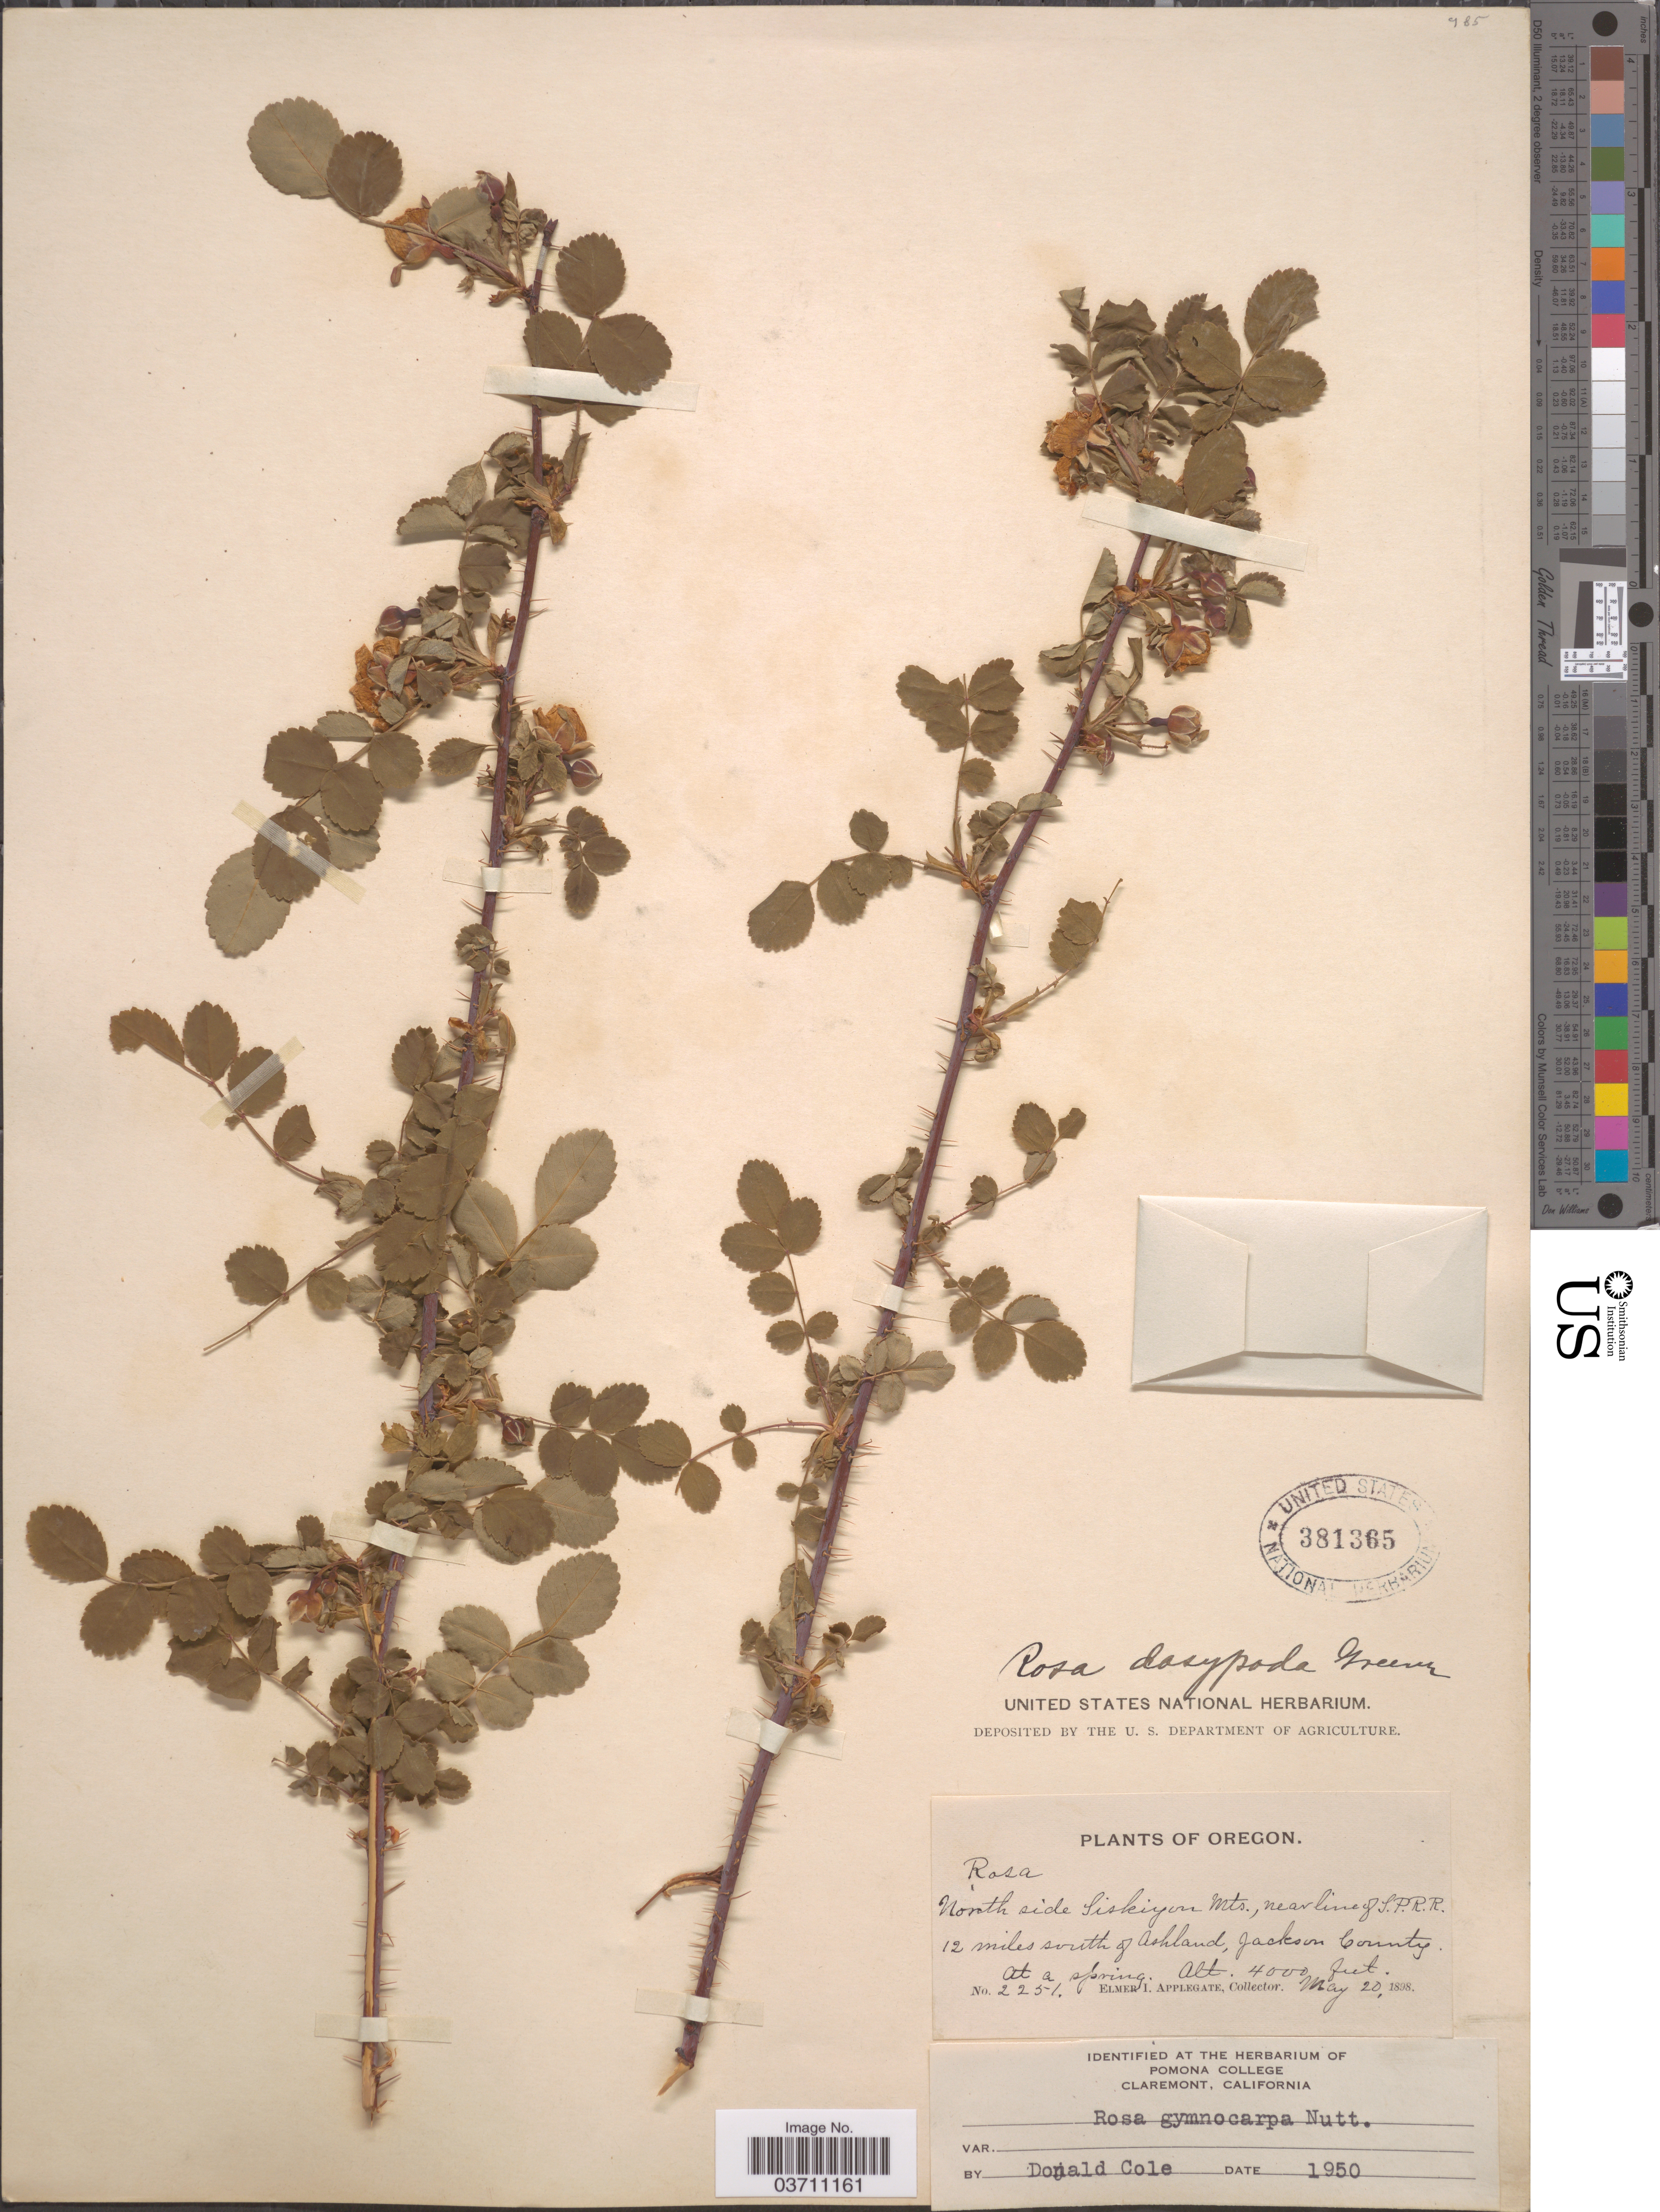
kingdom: Plantae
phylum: Tracheophyta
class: Magnoliopsida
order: Rosales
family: Rosaceae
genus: Rosa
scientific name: Rosa gymnocarpa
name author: Nutt.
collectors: E. I. Applegate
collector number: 2251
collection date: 1898-05-20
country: United States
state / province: Oregon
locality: North side of Siskiyou Mts., near line of S.P.R.R. 12 miles south of Ashland, Jackson County. At a spring.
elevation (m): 1219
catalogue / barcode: US 381365